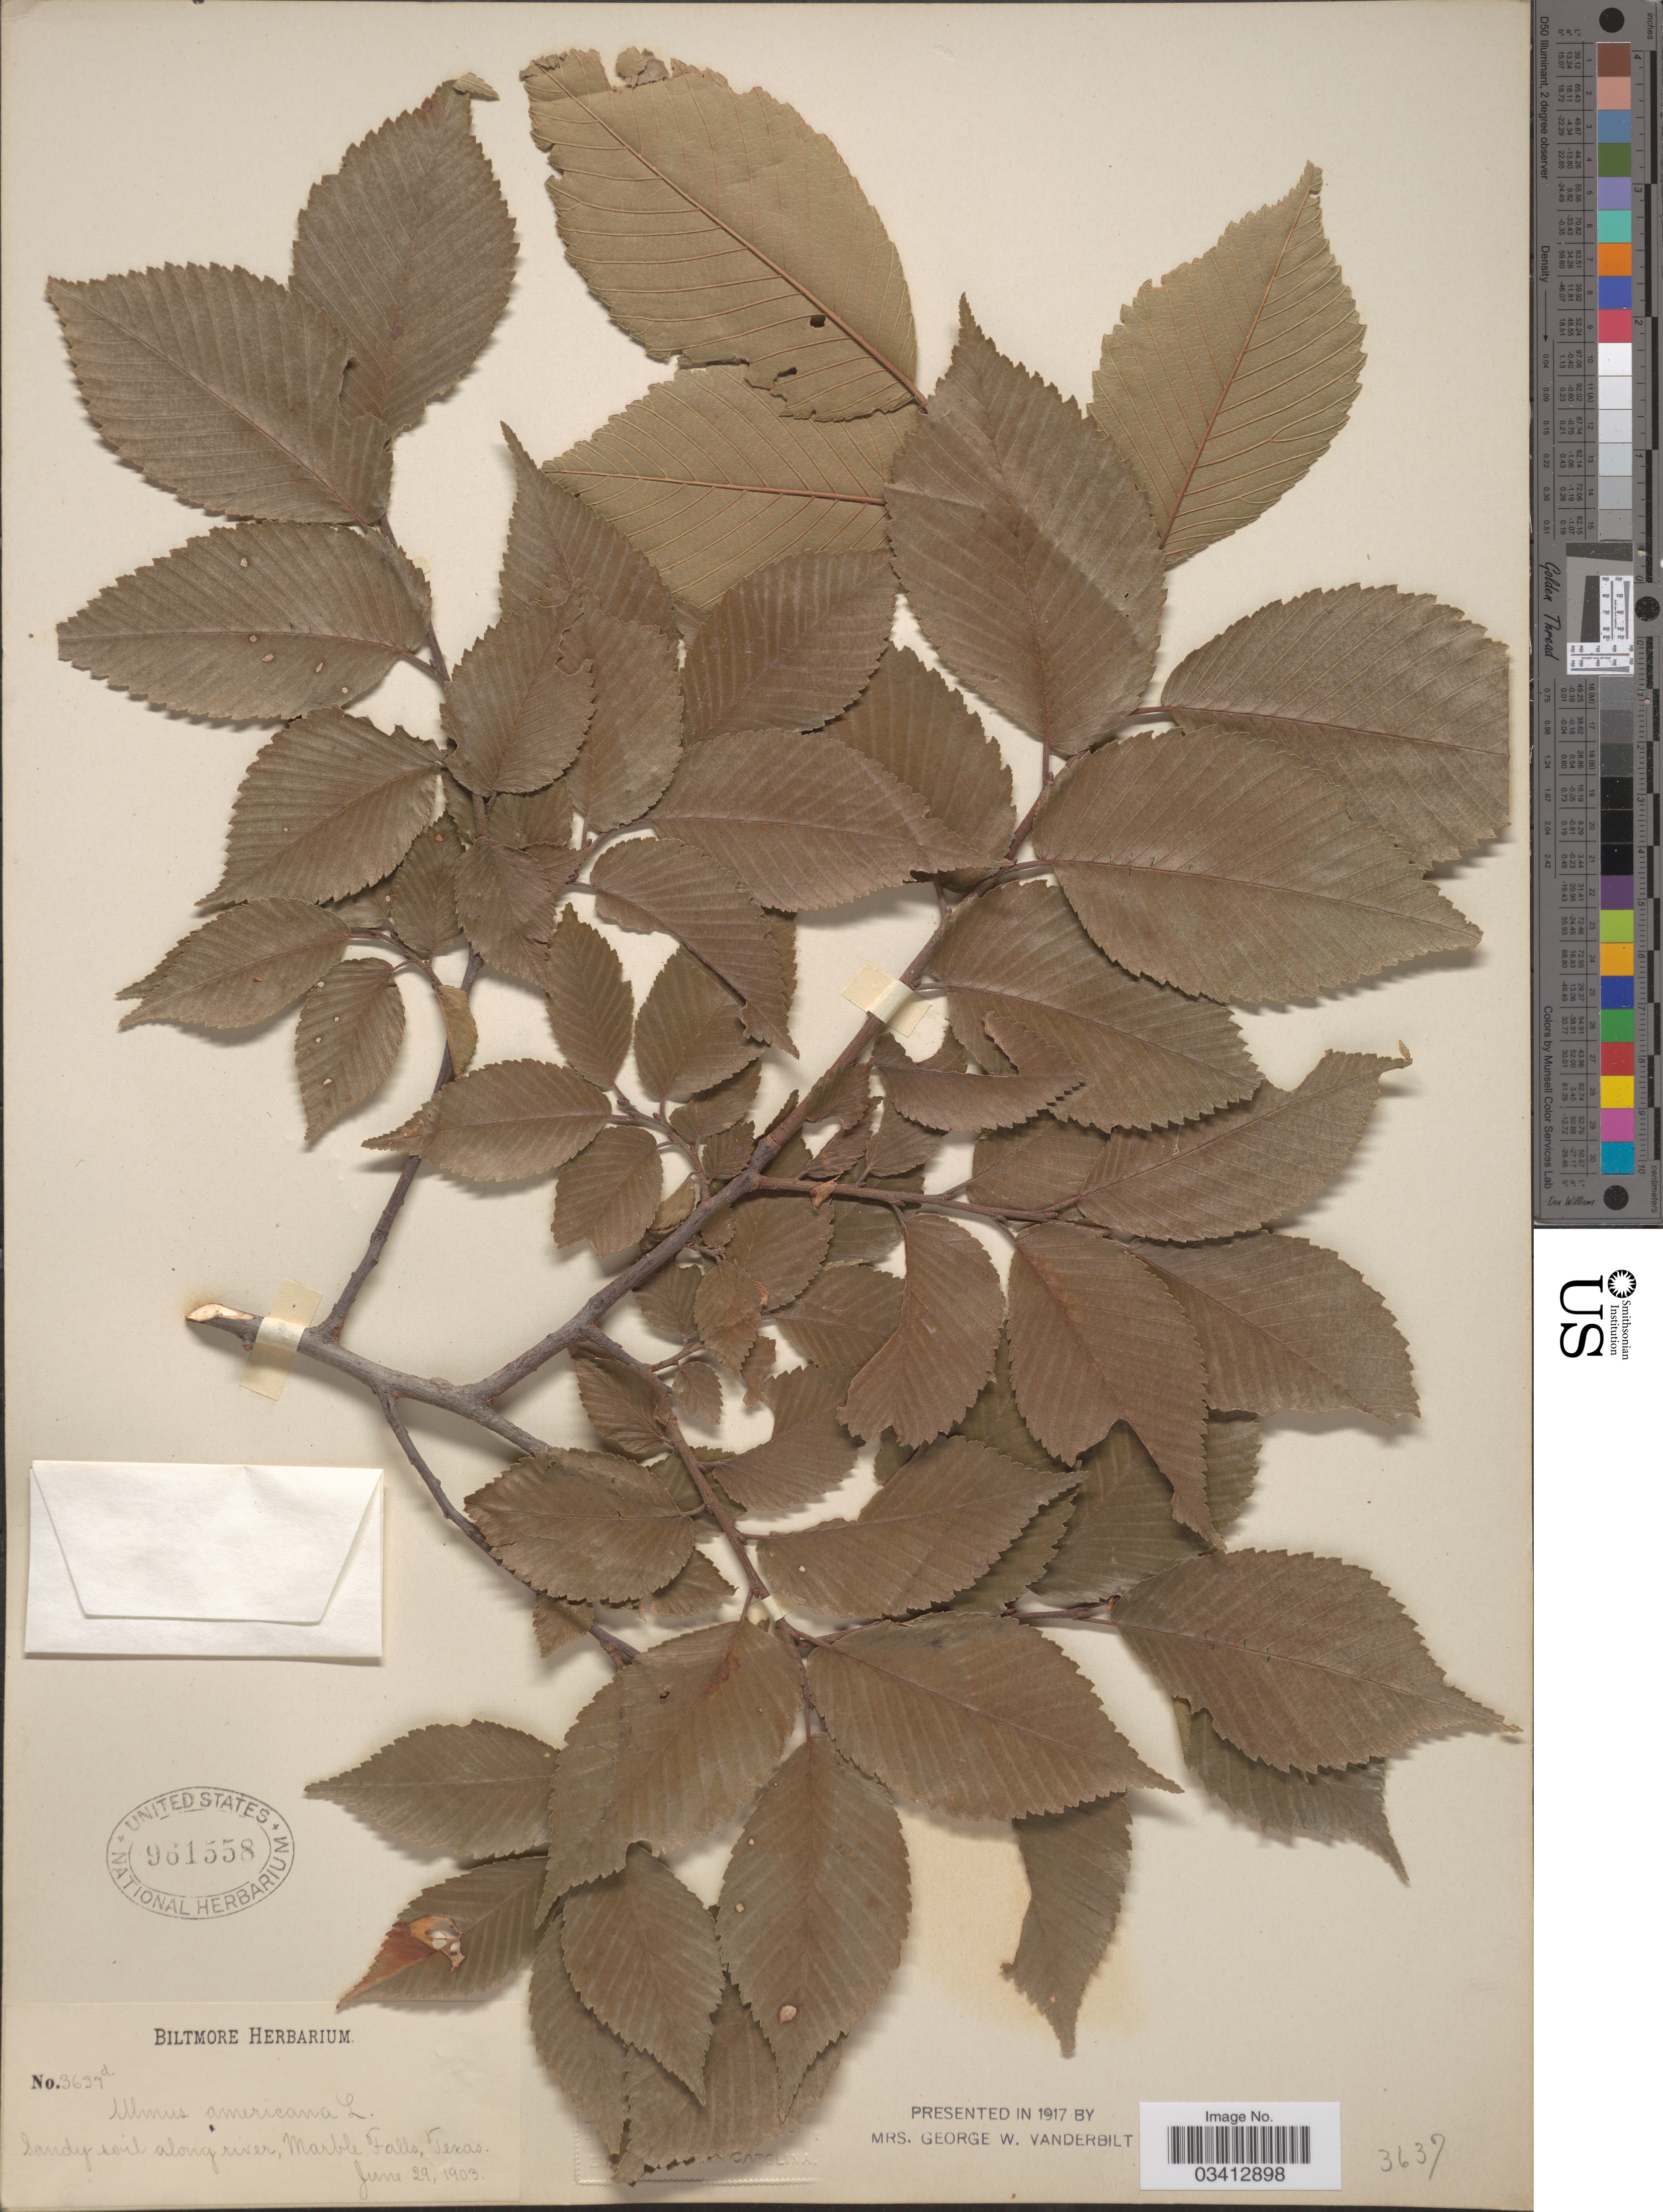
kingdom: Plantae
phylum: Tracheophyta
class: Magnoliopsida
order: Rosales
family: Ulmaceae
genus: Ulmus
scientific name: Ulmus americana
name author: L.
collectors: ex herb. Biltmore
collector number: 3637d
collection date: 1903-06-29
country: United States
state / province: Texas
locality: Sandy soil along river, Marble Falls.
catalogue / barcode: US 961558